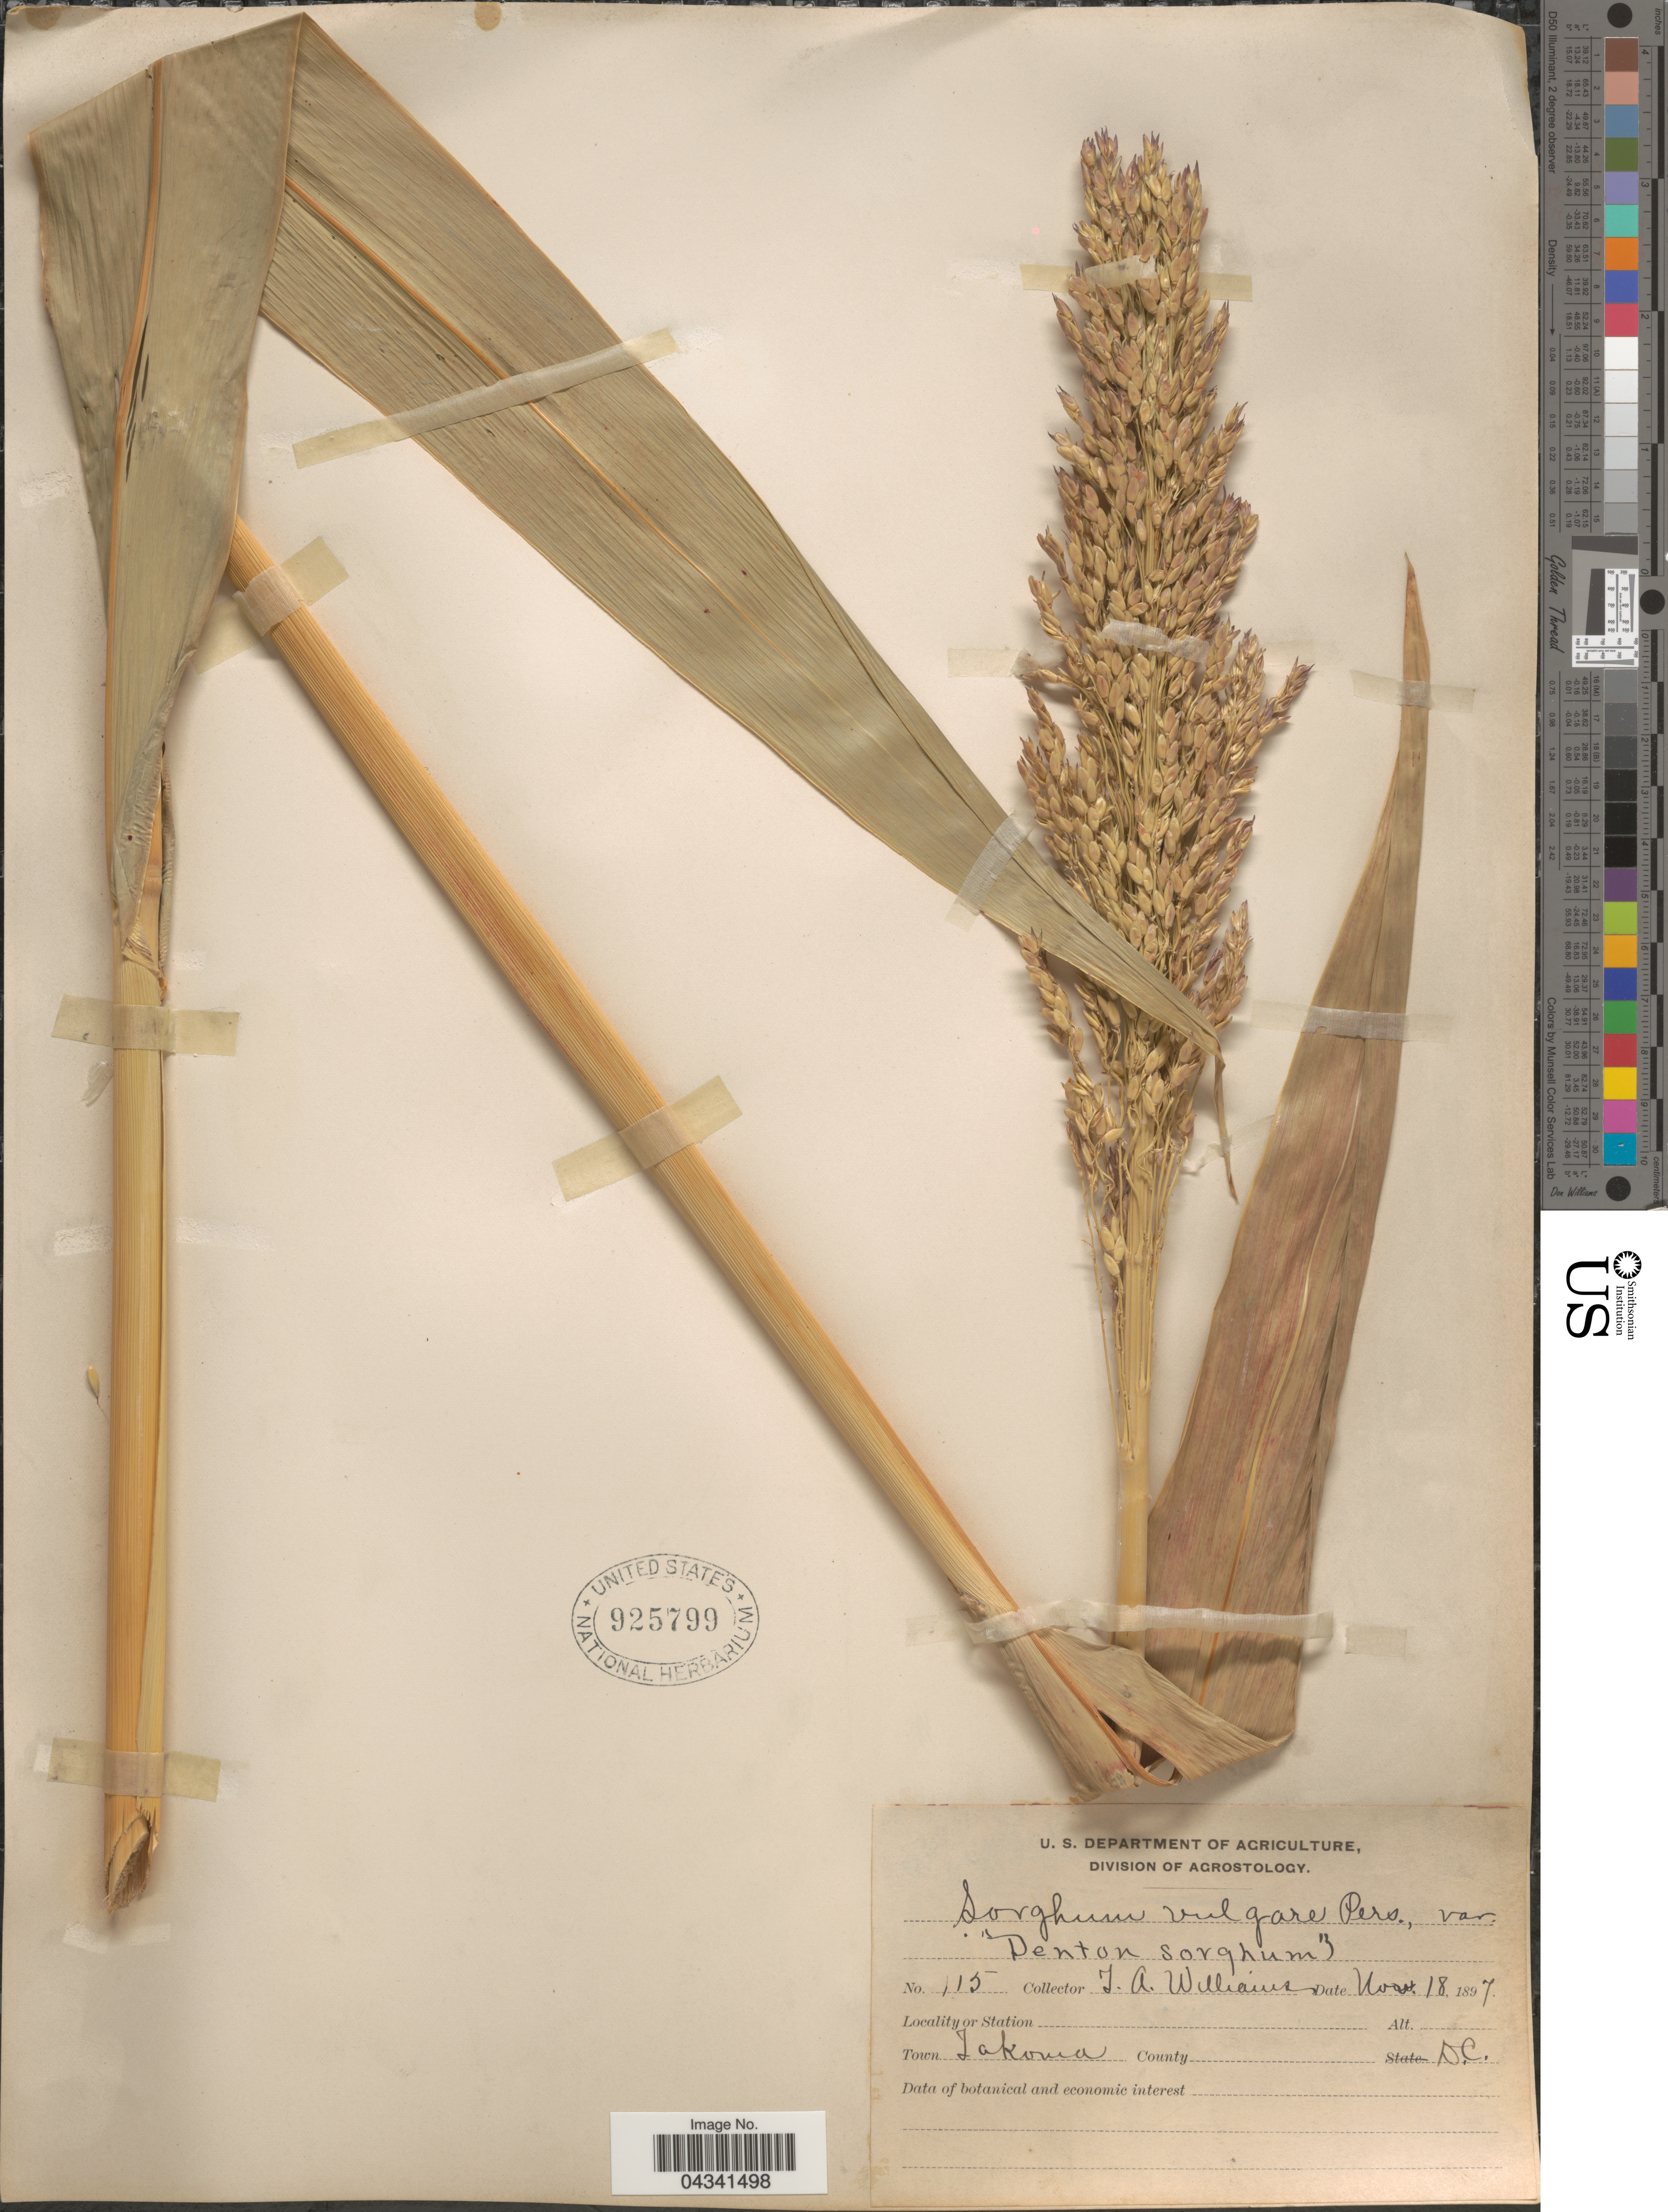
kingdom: Plantae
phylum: Tracheophyta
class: Liliopsida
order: Poales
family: Poaceae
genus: Sorghum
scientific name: Sorghum bicolor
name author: (L.) Moench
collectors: T. Williams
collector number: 115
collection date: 1897-11-18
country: United States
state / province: District of Columbia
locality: Town Takoma.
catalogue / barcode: US 925799